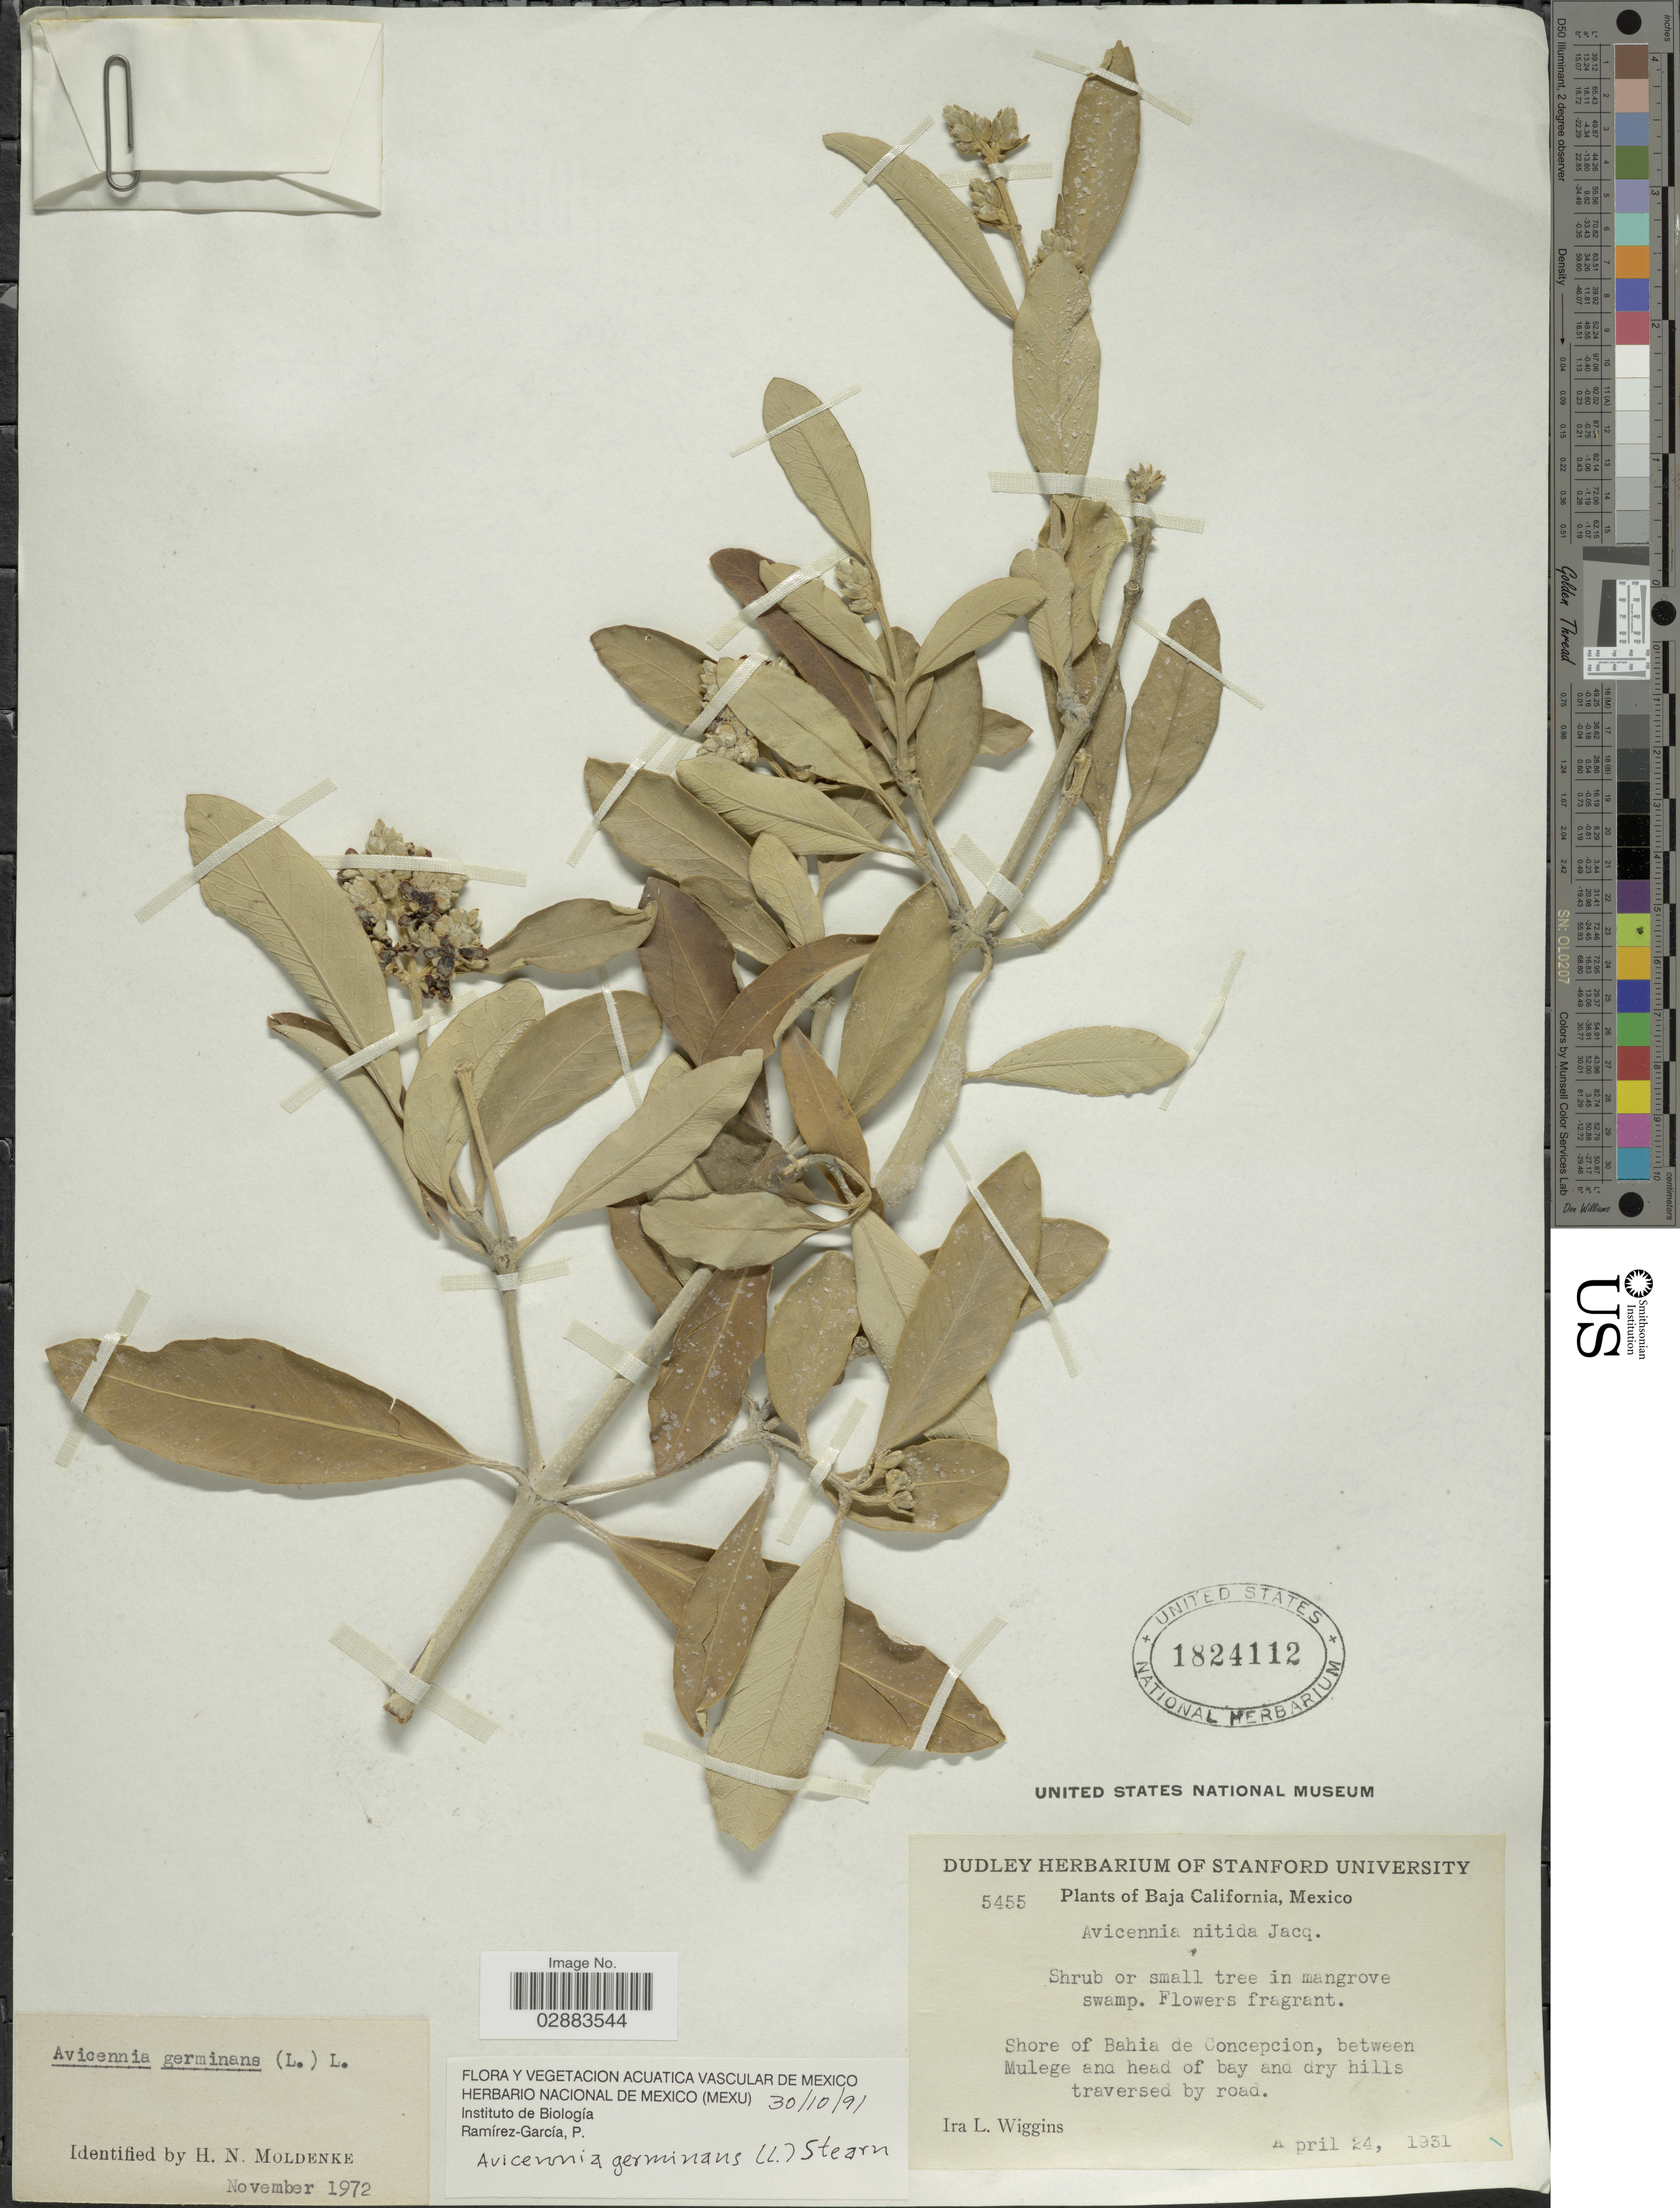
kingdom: Plantae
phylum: Tracheophyta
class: Magnoliopsida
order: Lamiales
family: Acanthaceae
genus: Avicennia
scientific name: Avicennia germinans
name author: (L.) L.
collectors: I. L. Wiggins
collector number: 5455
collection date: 1931-04-24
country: Mexico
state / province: Baja California Sur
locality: Shore of Bahia de Concepcion, between Mulege and head of bay and dry hills traversed by road.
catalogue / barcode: US 1824112